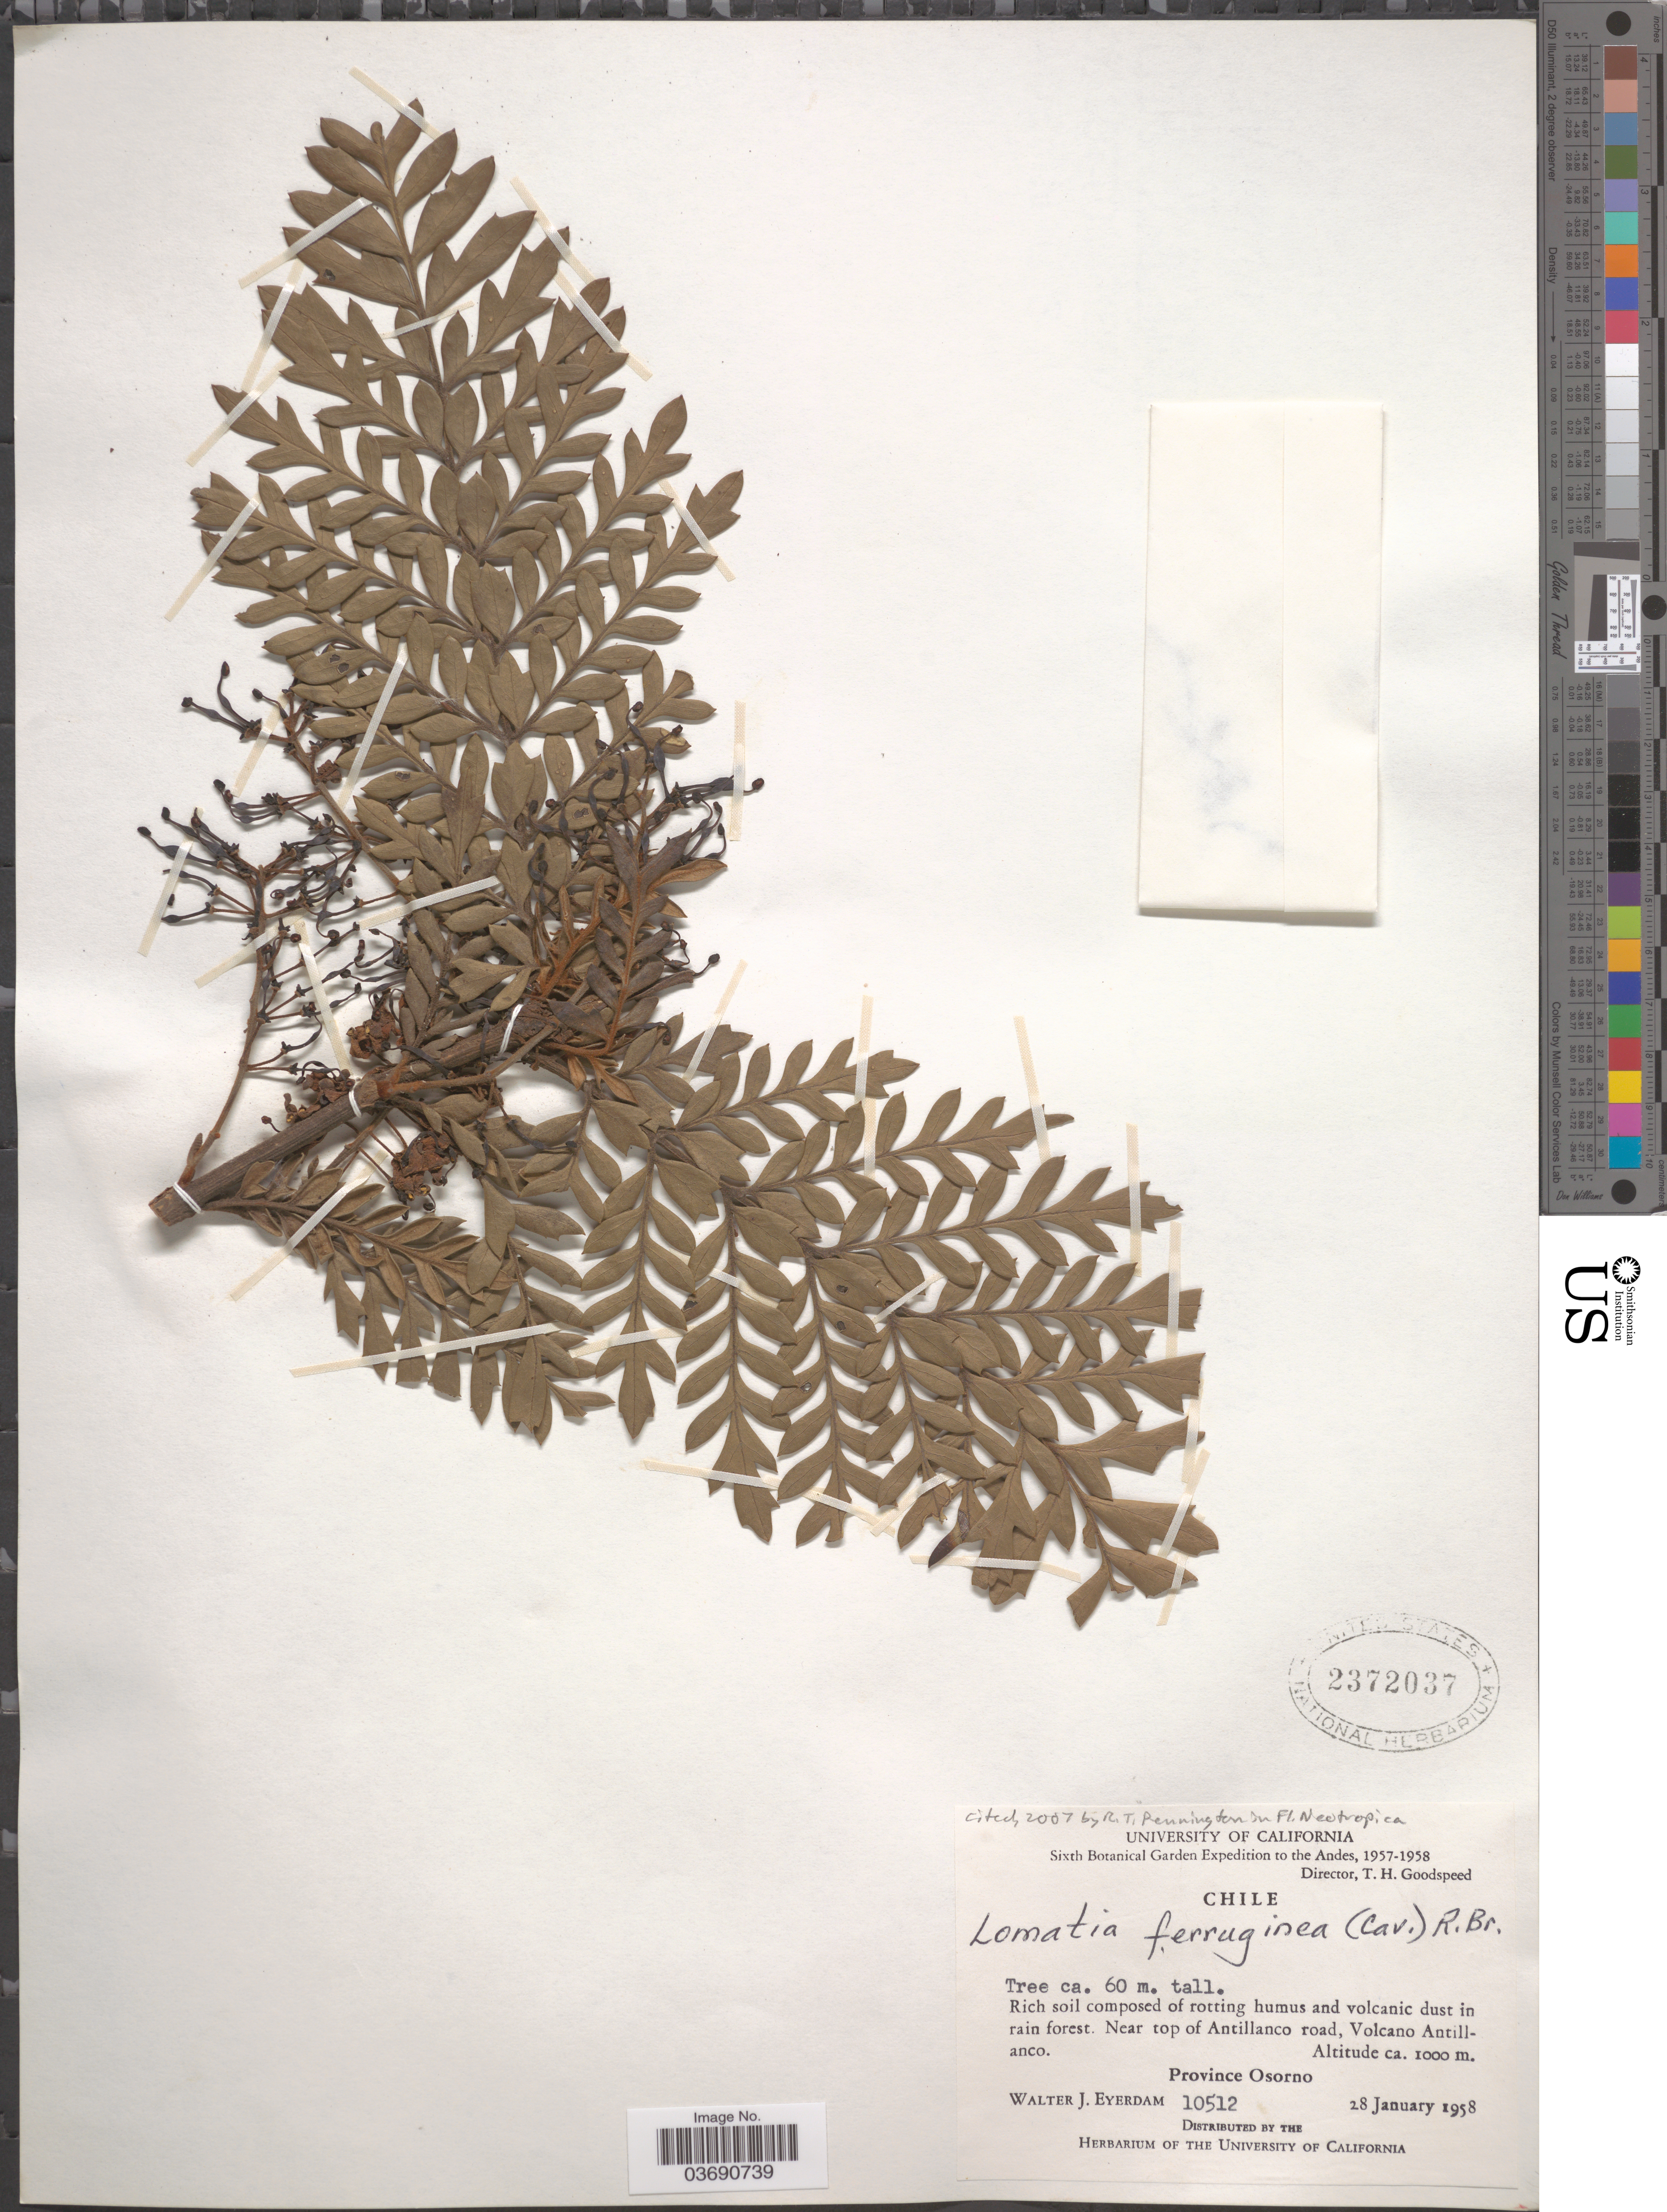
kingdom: Plantae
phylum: Tracheophyta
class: Magnoliopsida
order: Proteales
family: Proteaceae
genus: Lomatia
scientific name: Lomatia ferruginea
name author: (Cav.) R. Br.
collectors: W. J. Eyerdam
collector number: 10512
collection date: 1958-01-28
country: Chile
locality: The Andes. Near top of Antillanco road, Volcano Antillanco. Province Osorno.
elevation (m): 1000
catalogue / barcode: US 2372037